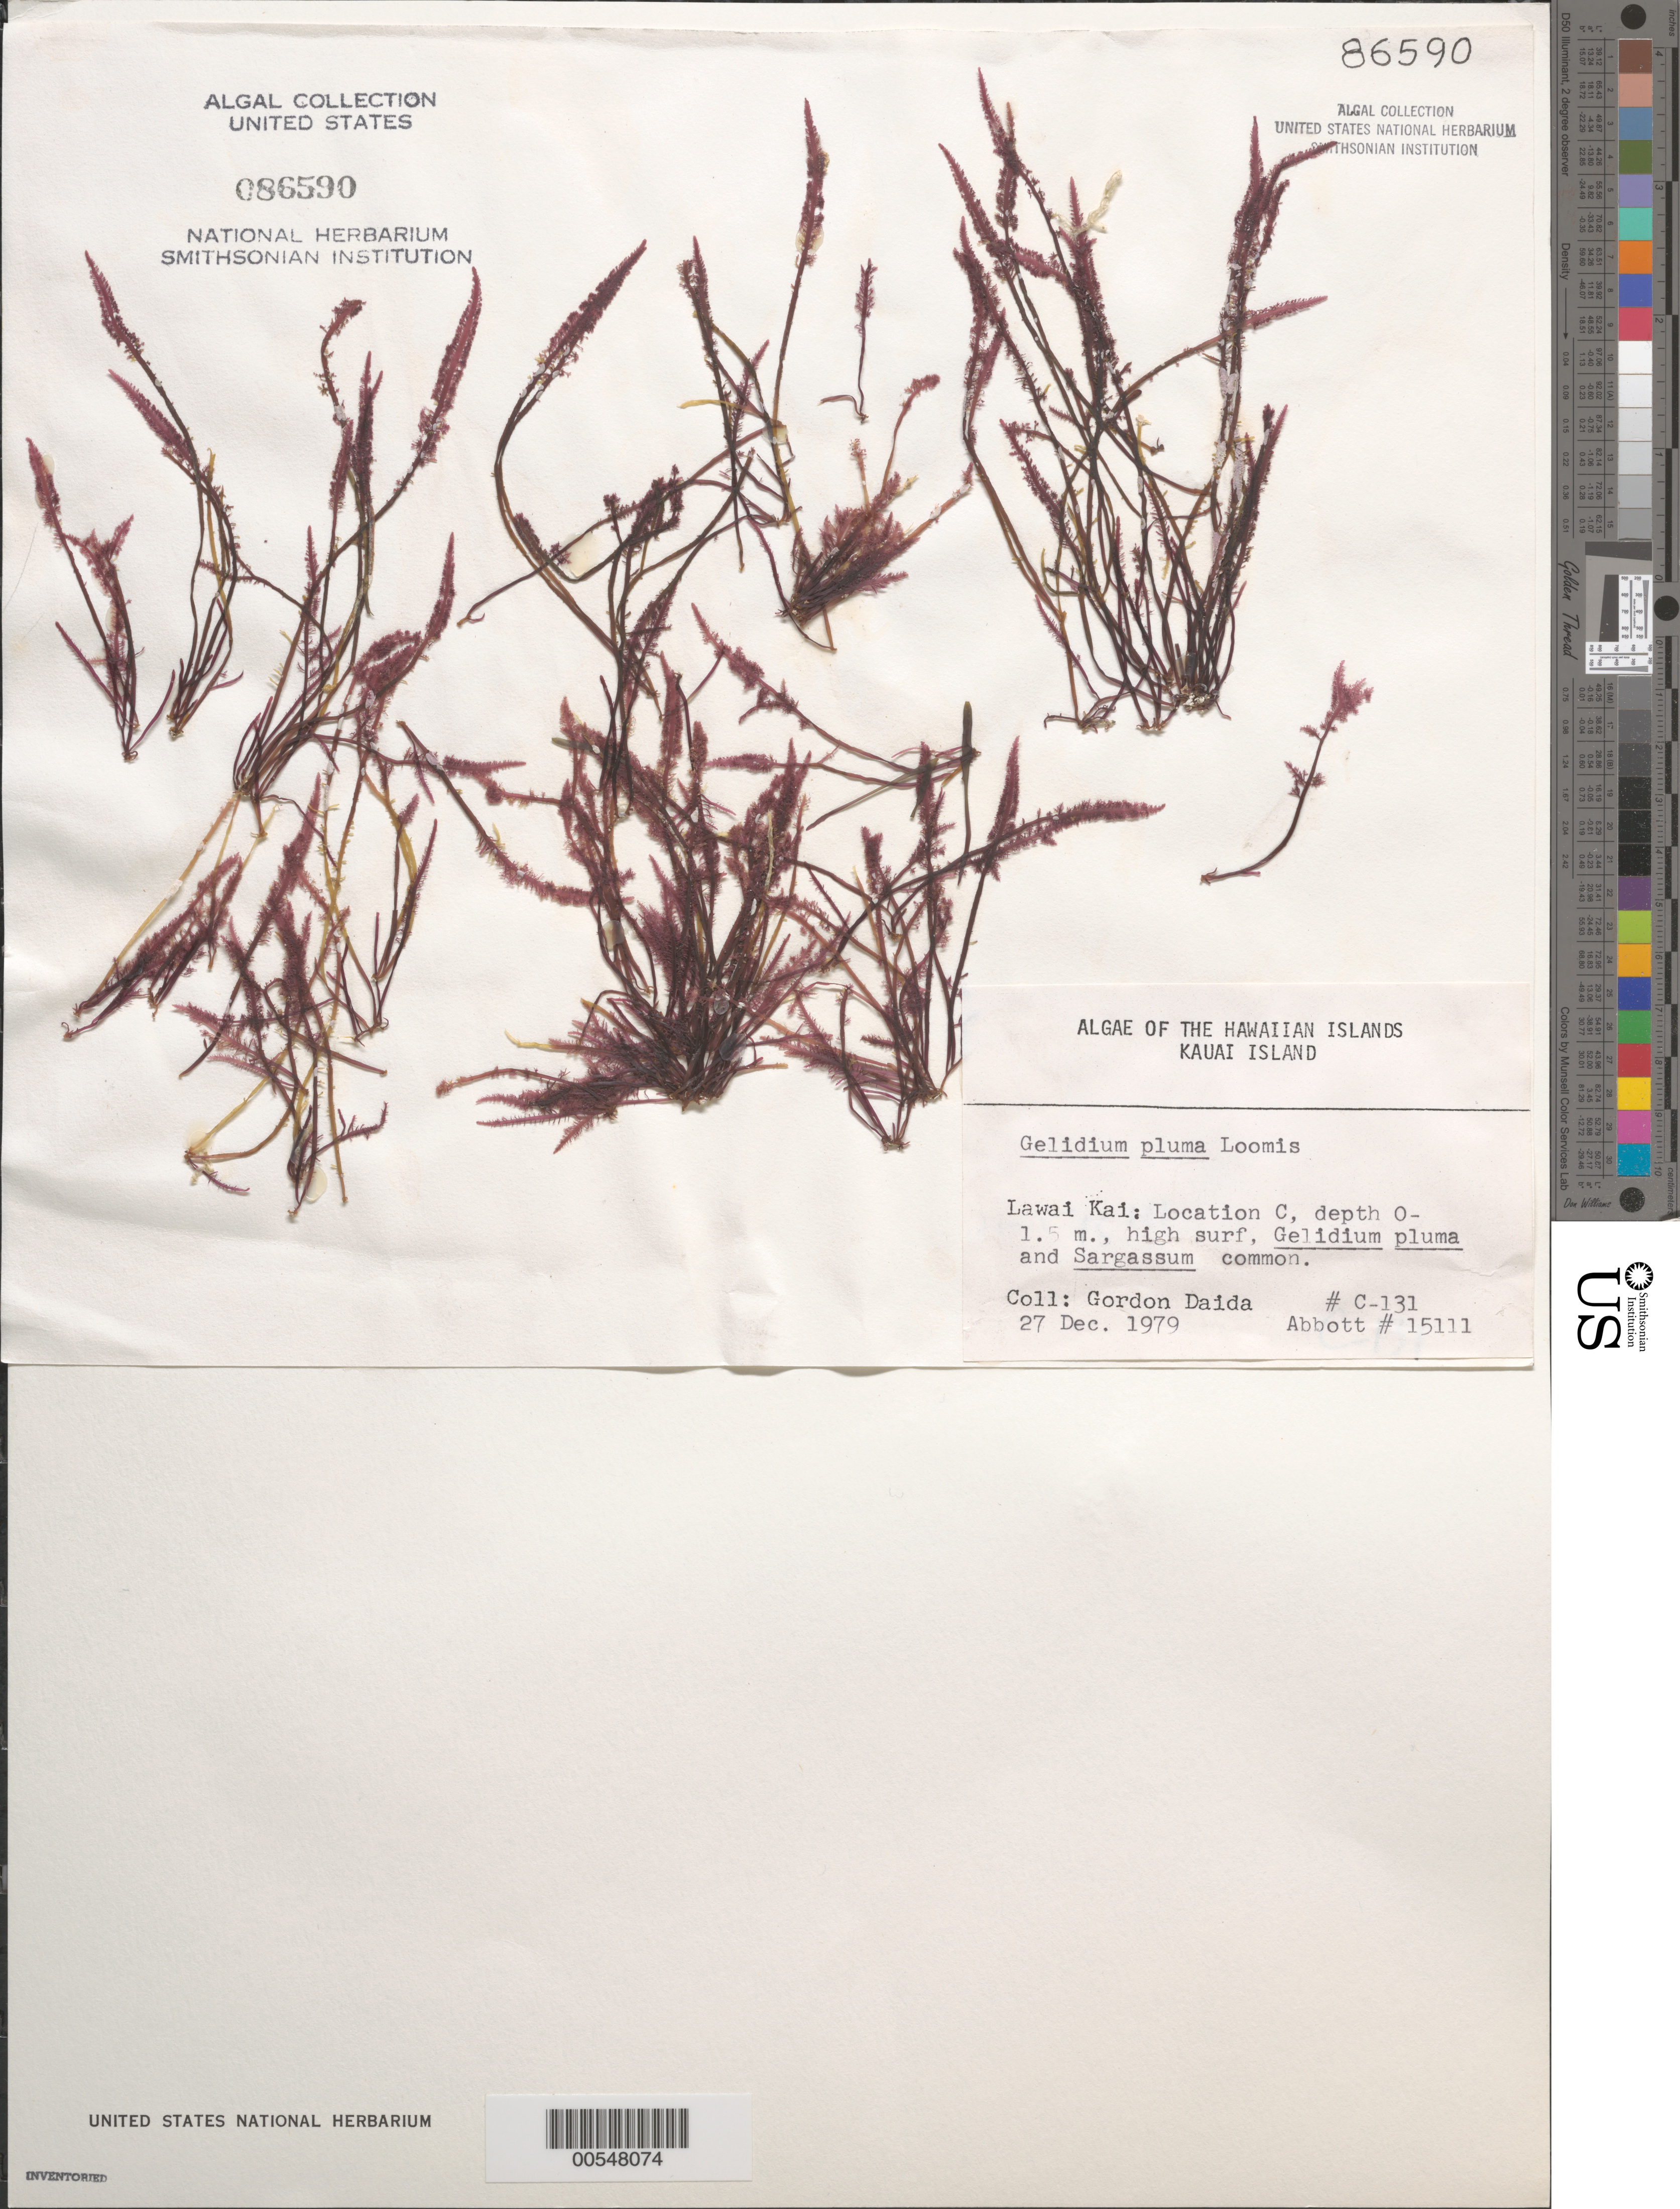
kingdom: Plantae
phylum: Rhodophyta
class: Florideophyceae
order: Gelidiales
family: Gelidiaceae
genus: Gelidium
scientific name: Gelidium pluma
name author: Bornet ex N.H. Loomis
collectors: G. Daida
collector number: C131 & IAA 15111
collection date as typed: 27 Dec 1979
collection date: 1979-12-27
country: United States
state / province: Hawaii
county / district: Kauai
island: Kaua'i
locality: Lawai Kai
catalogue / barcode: US 86590